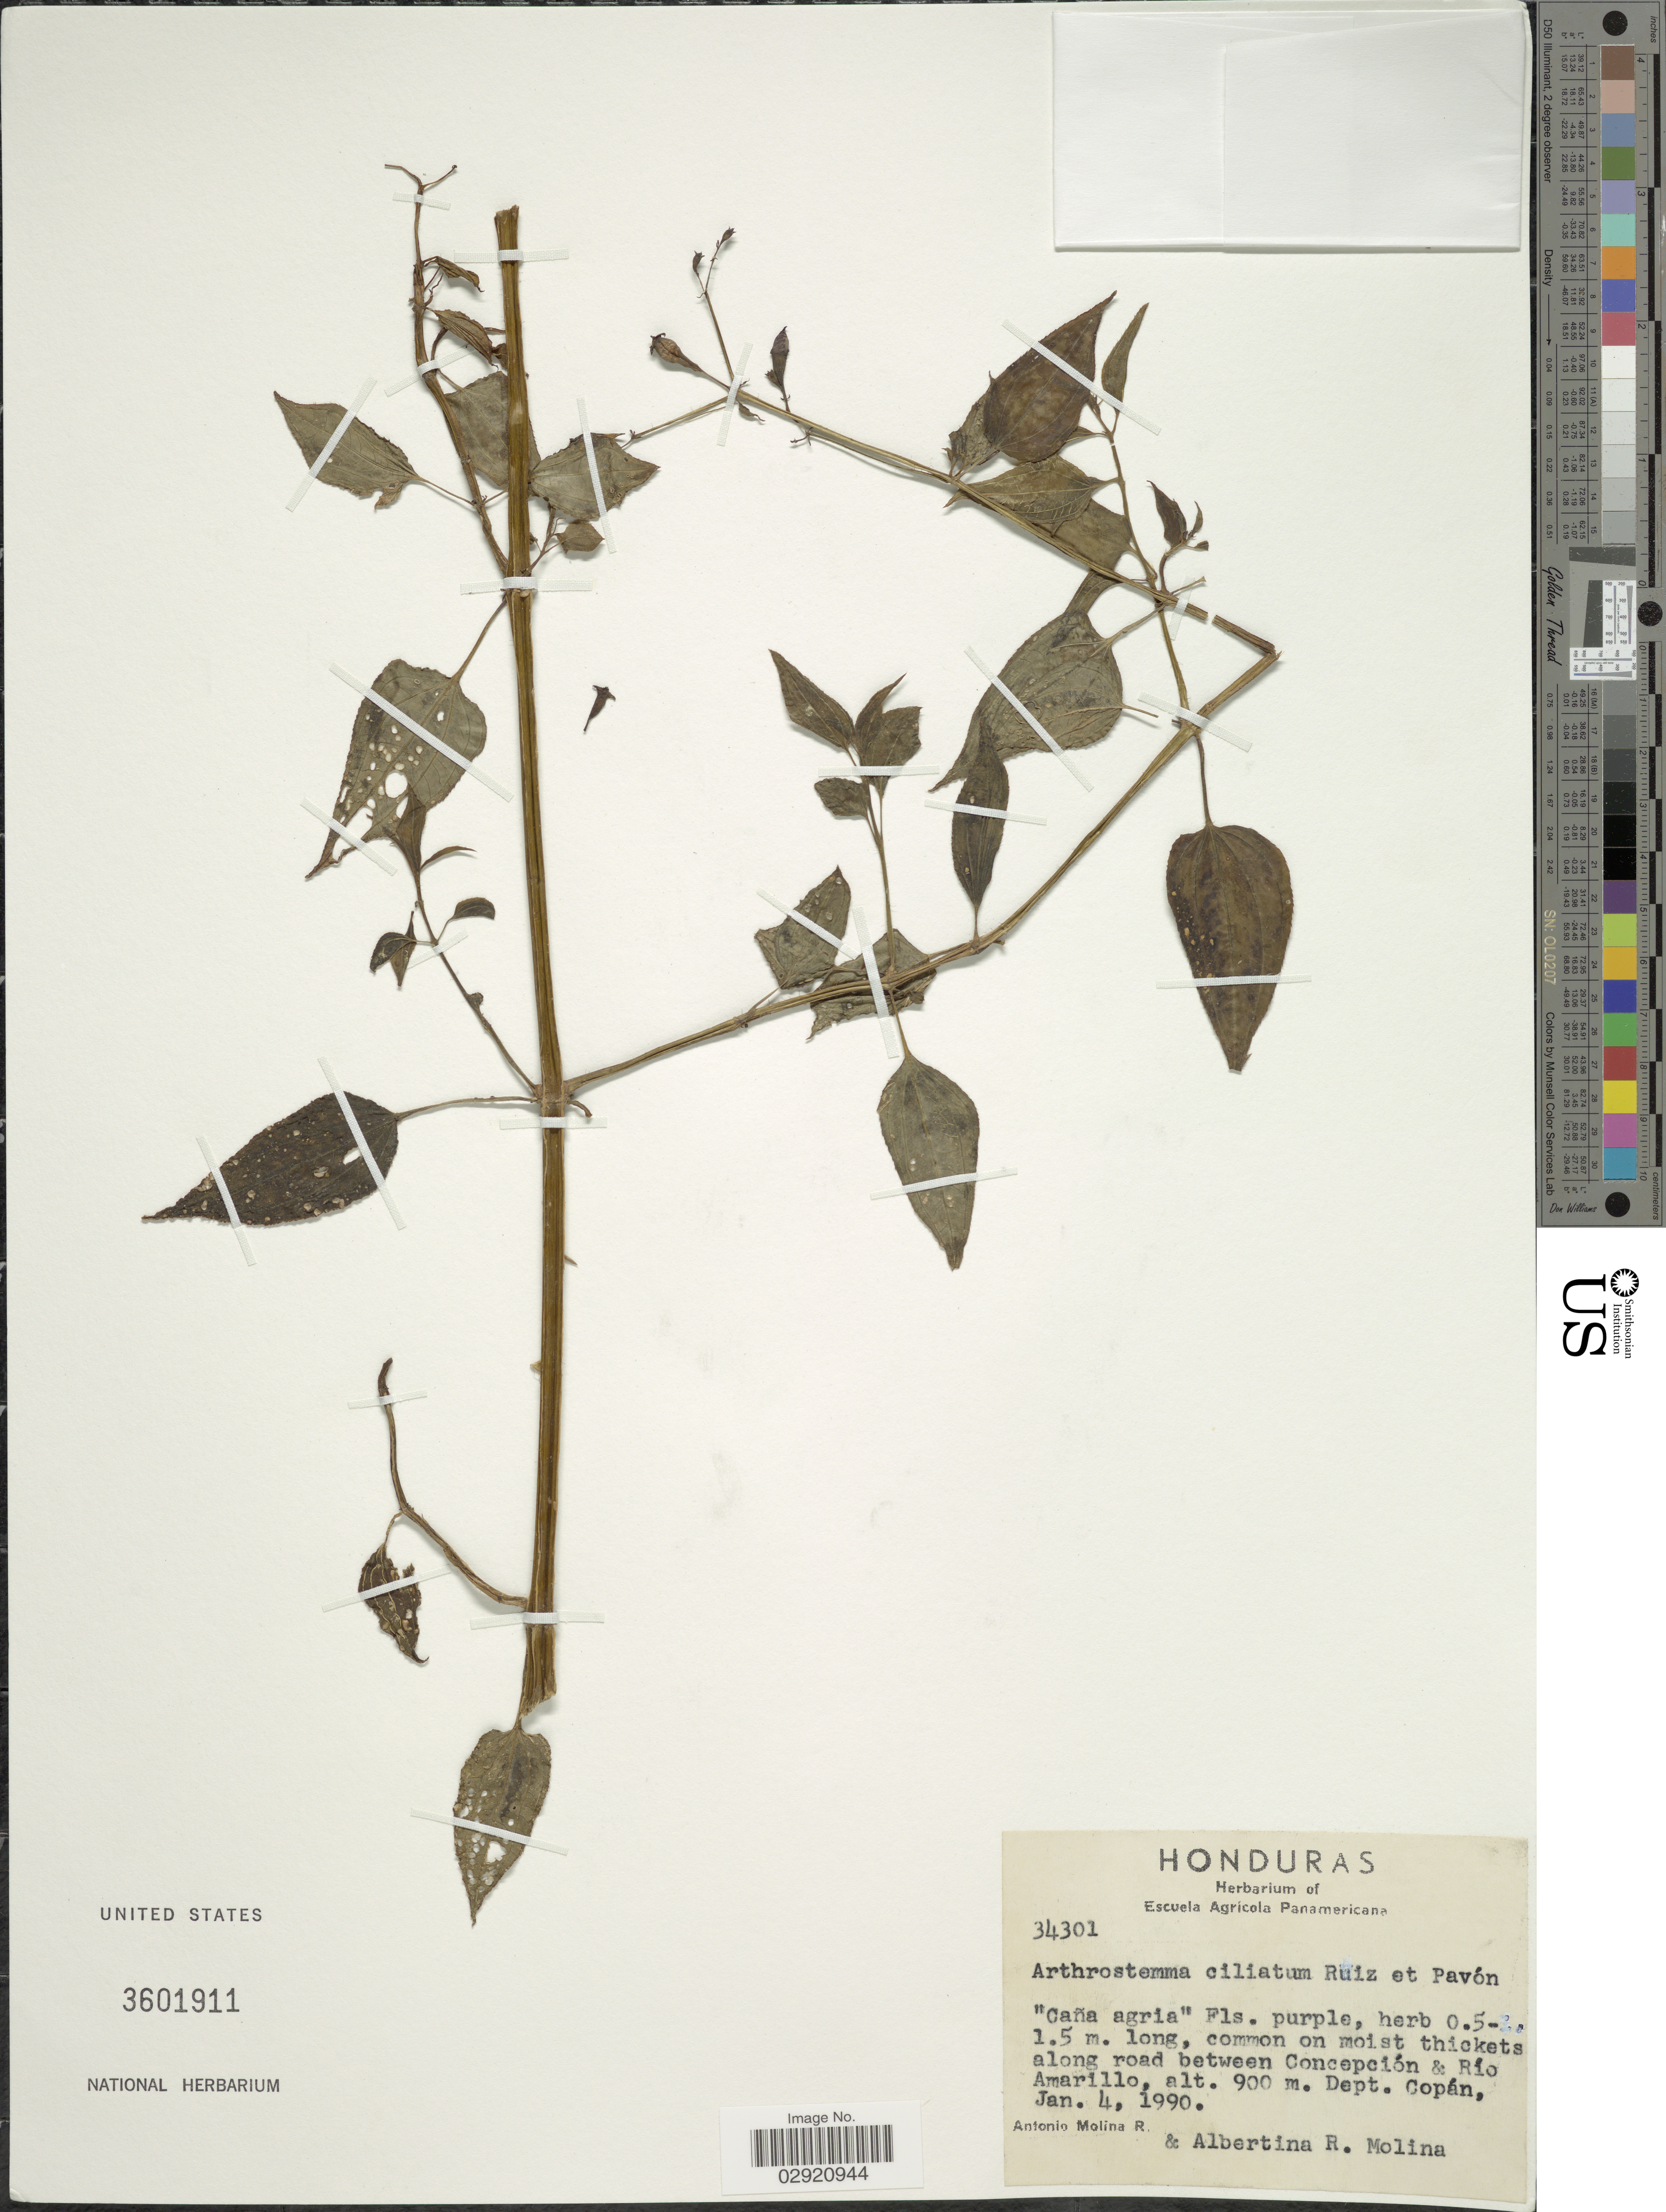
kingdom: Plantae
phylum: Tracheophyta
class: Magnoliopsida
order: Myrtales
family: Melastomataceae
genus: Arthrostemma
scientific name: Arthrostemma ciliatum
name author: Pav. ex D. Don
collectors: A. Molina R. & A. R. Molina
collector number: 34301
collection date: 1990-01-04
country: Honduras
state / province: Copán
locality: Along road between Concepción & Río Amarillo, Dept. Copán.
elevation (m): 900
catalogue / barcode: US 3601911